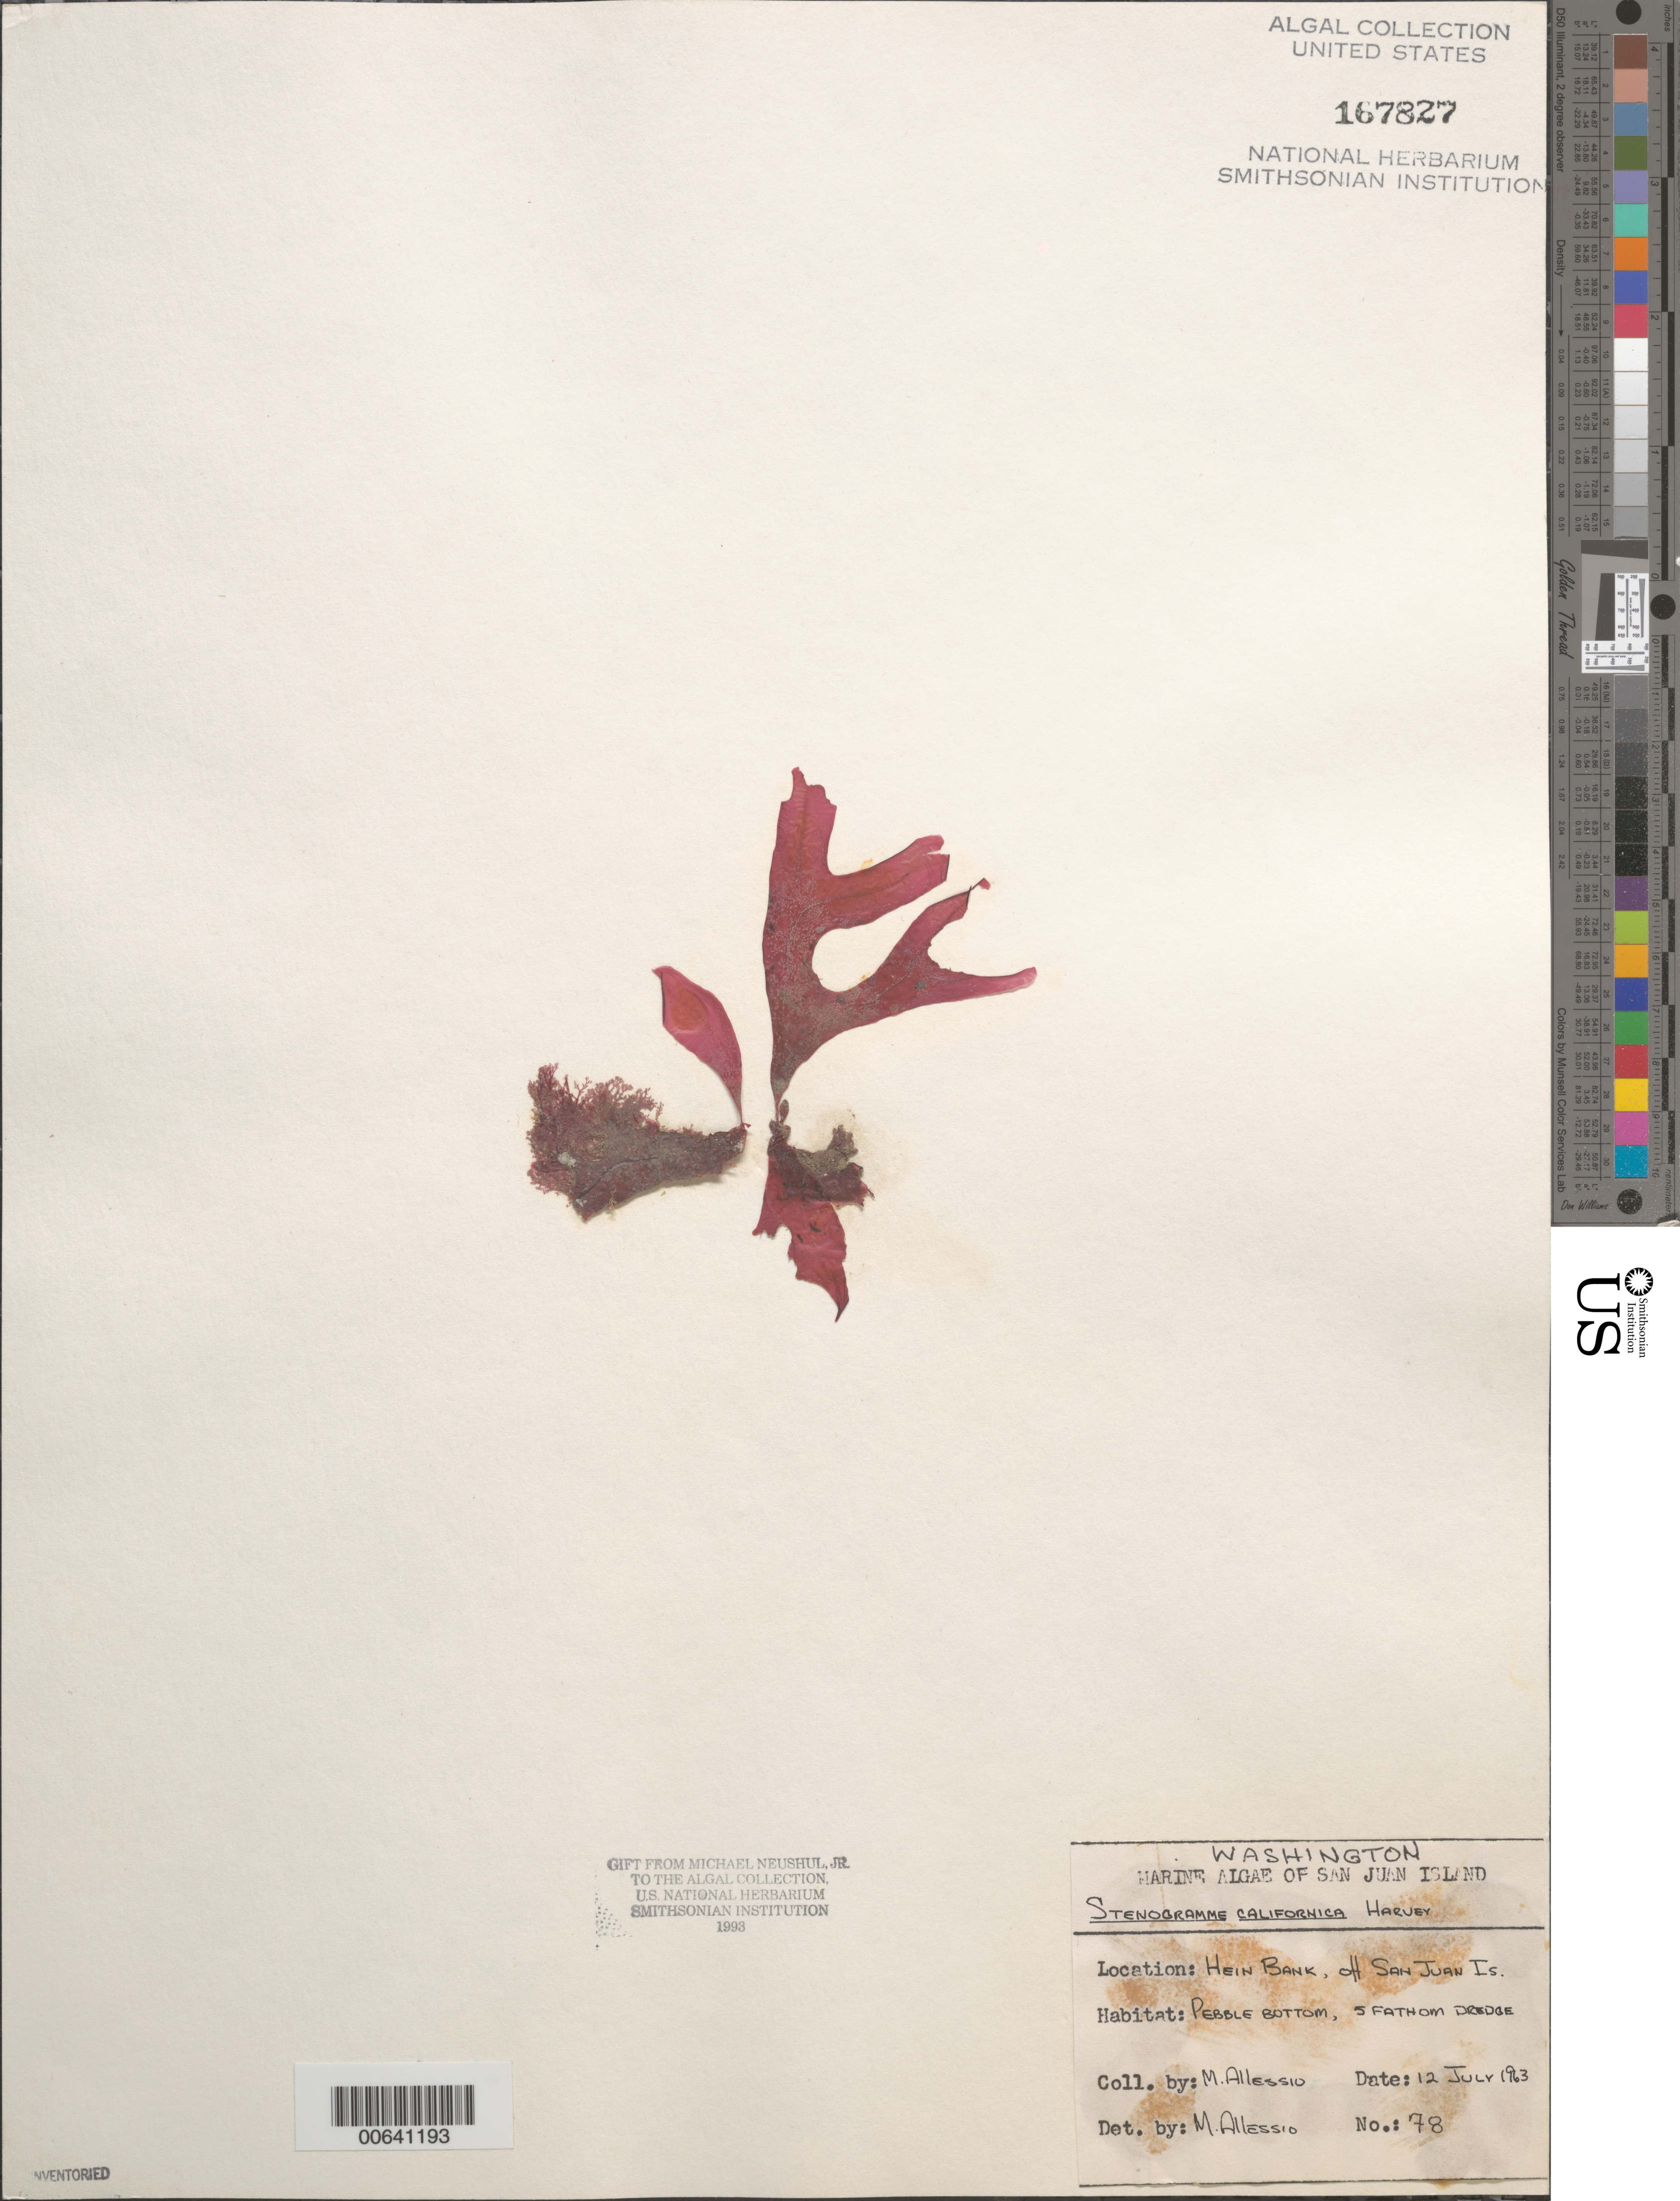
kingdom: Plantae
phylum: Rhodophyta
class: Florideophyceae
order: Gigartinales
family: Phyllophoraceae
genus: Stenogramma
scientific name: Stenogramma californica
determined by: Allessio, M.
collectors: M. Allessio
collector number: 78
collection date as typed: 12 Jul 1963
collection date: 1963-07-12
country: United States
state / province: Washington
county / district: San Juan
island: San Juan Islands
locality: Hein Bank, off San Juan Island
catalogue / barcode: US 167827